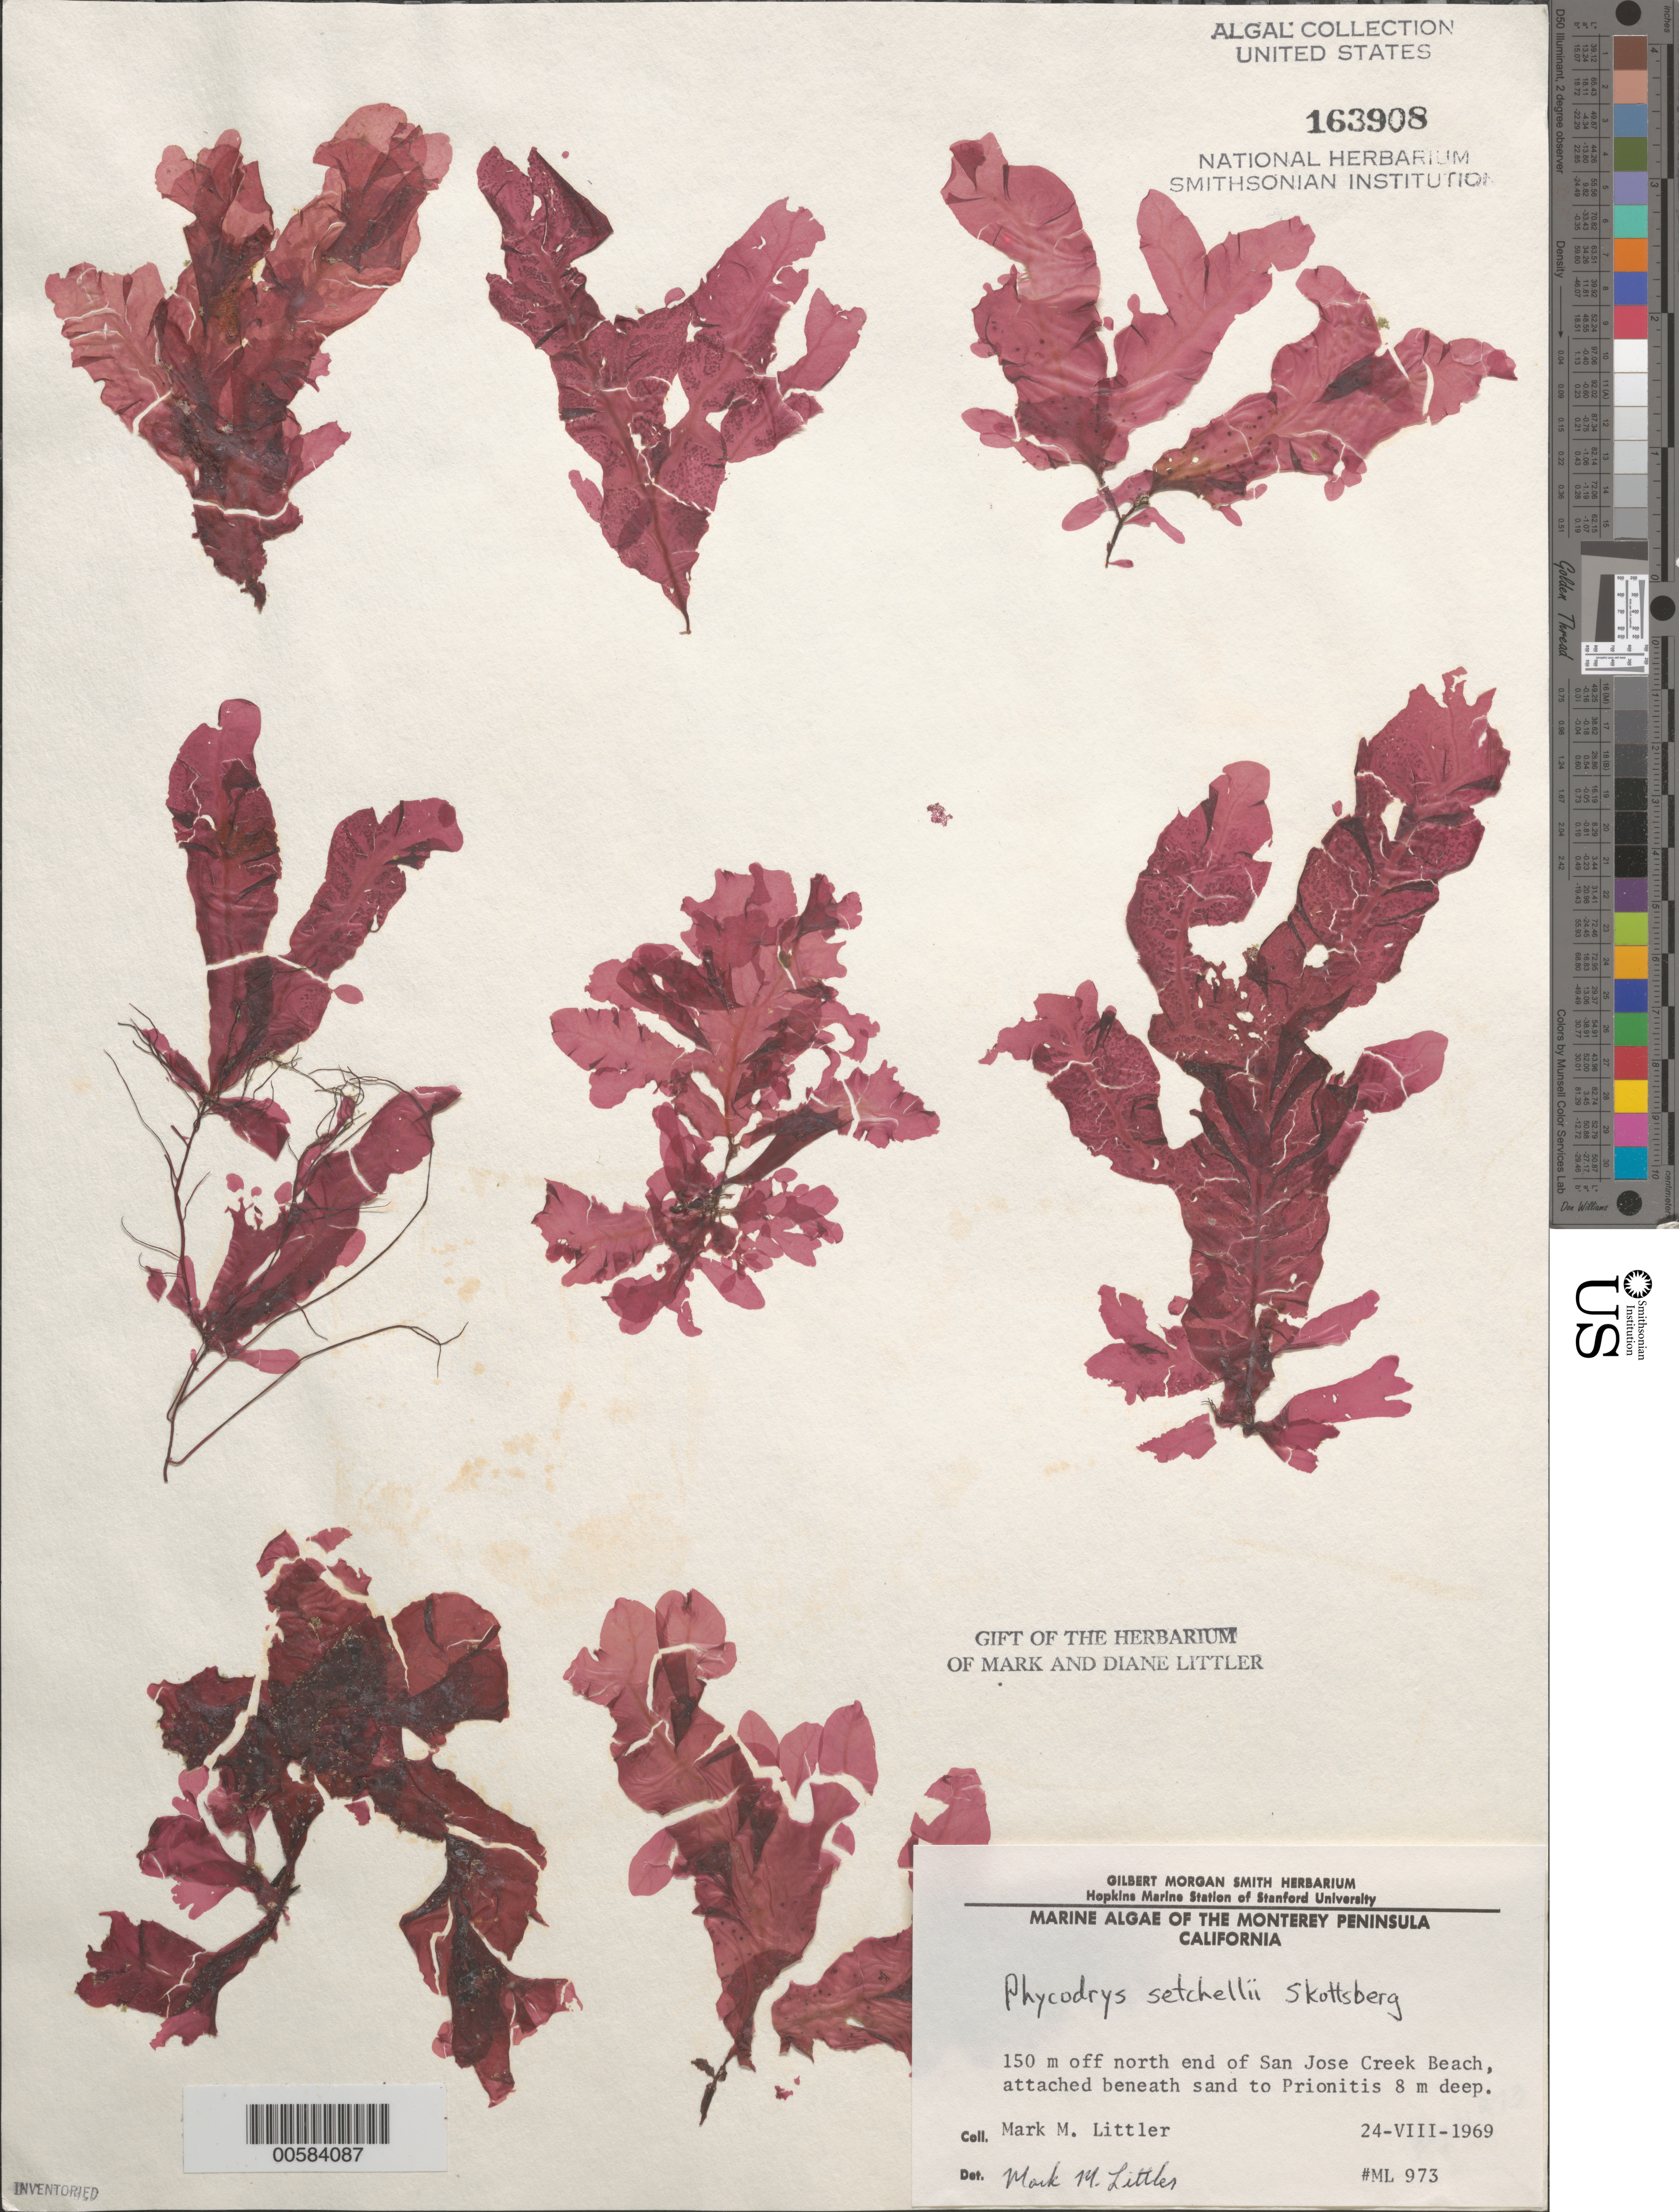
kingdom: Plantae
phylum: Rhodophyta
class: Florideophyceae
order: Ceramiales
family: Delesseriaceae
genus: Phycodrys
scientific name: Phycodrys setchellii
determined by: Littler, M. M.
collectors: M. M. Littler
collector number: ML 973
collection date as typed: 24 Aug 1969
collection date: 1969-08-24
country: United States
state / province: California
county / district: Monterey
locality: San Jose Creek Beach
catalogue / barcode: US 163908